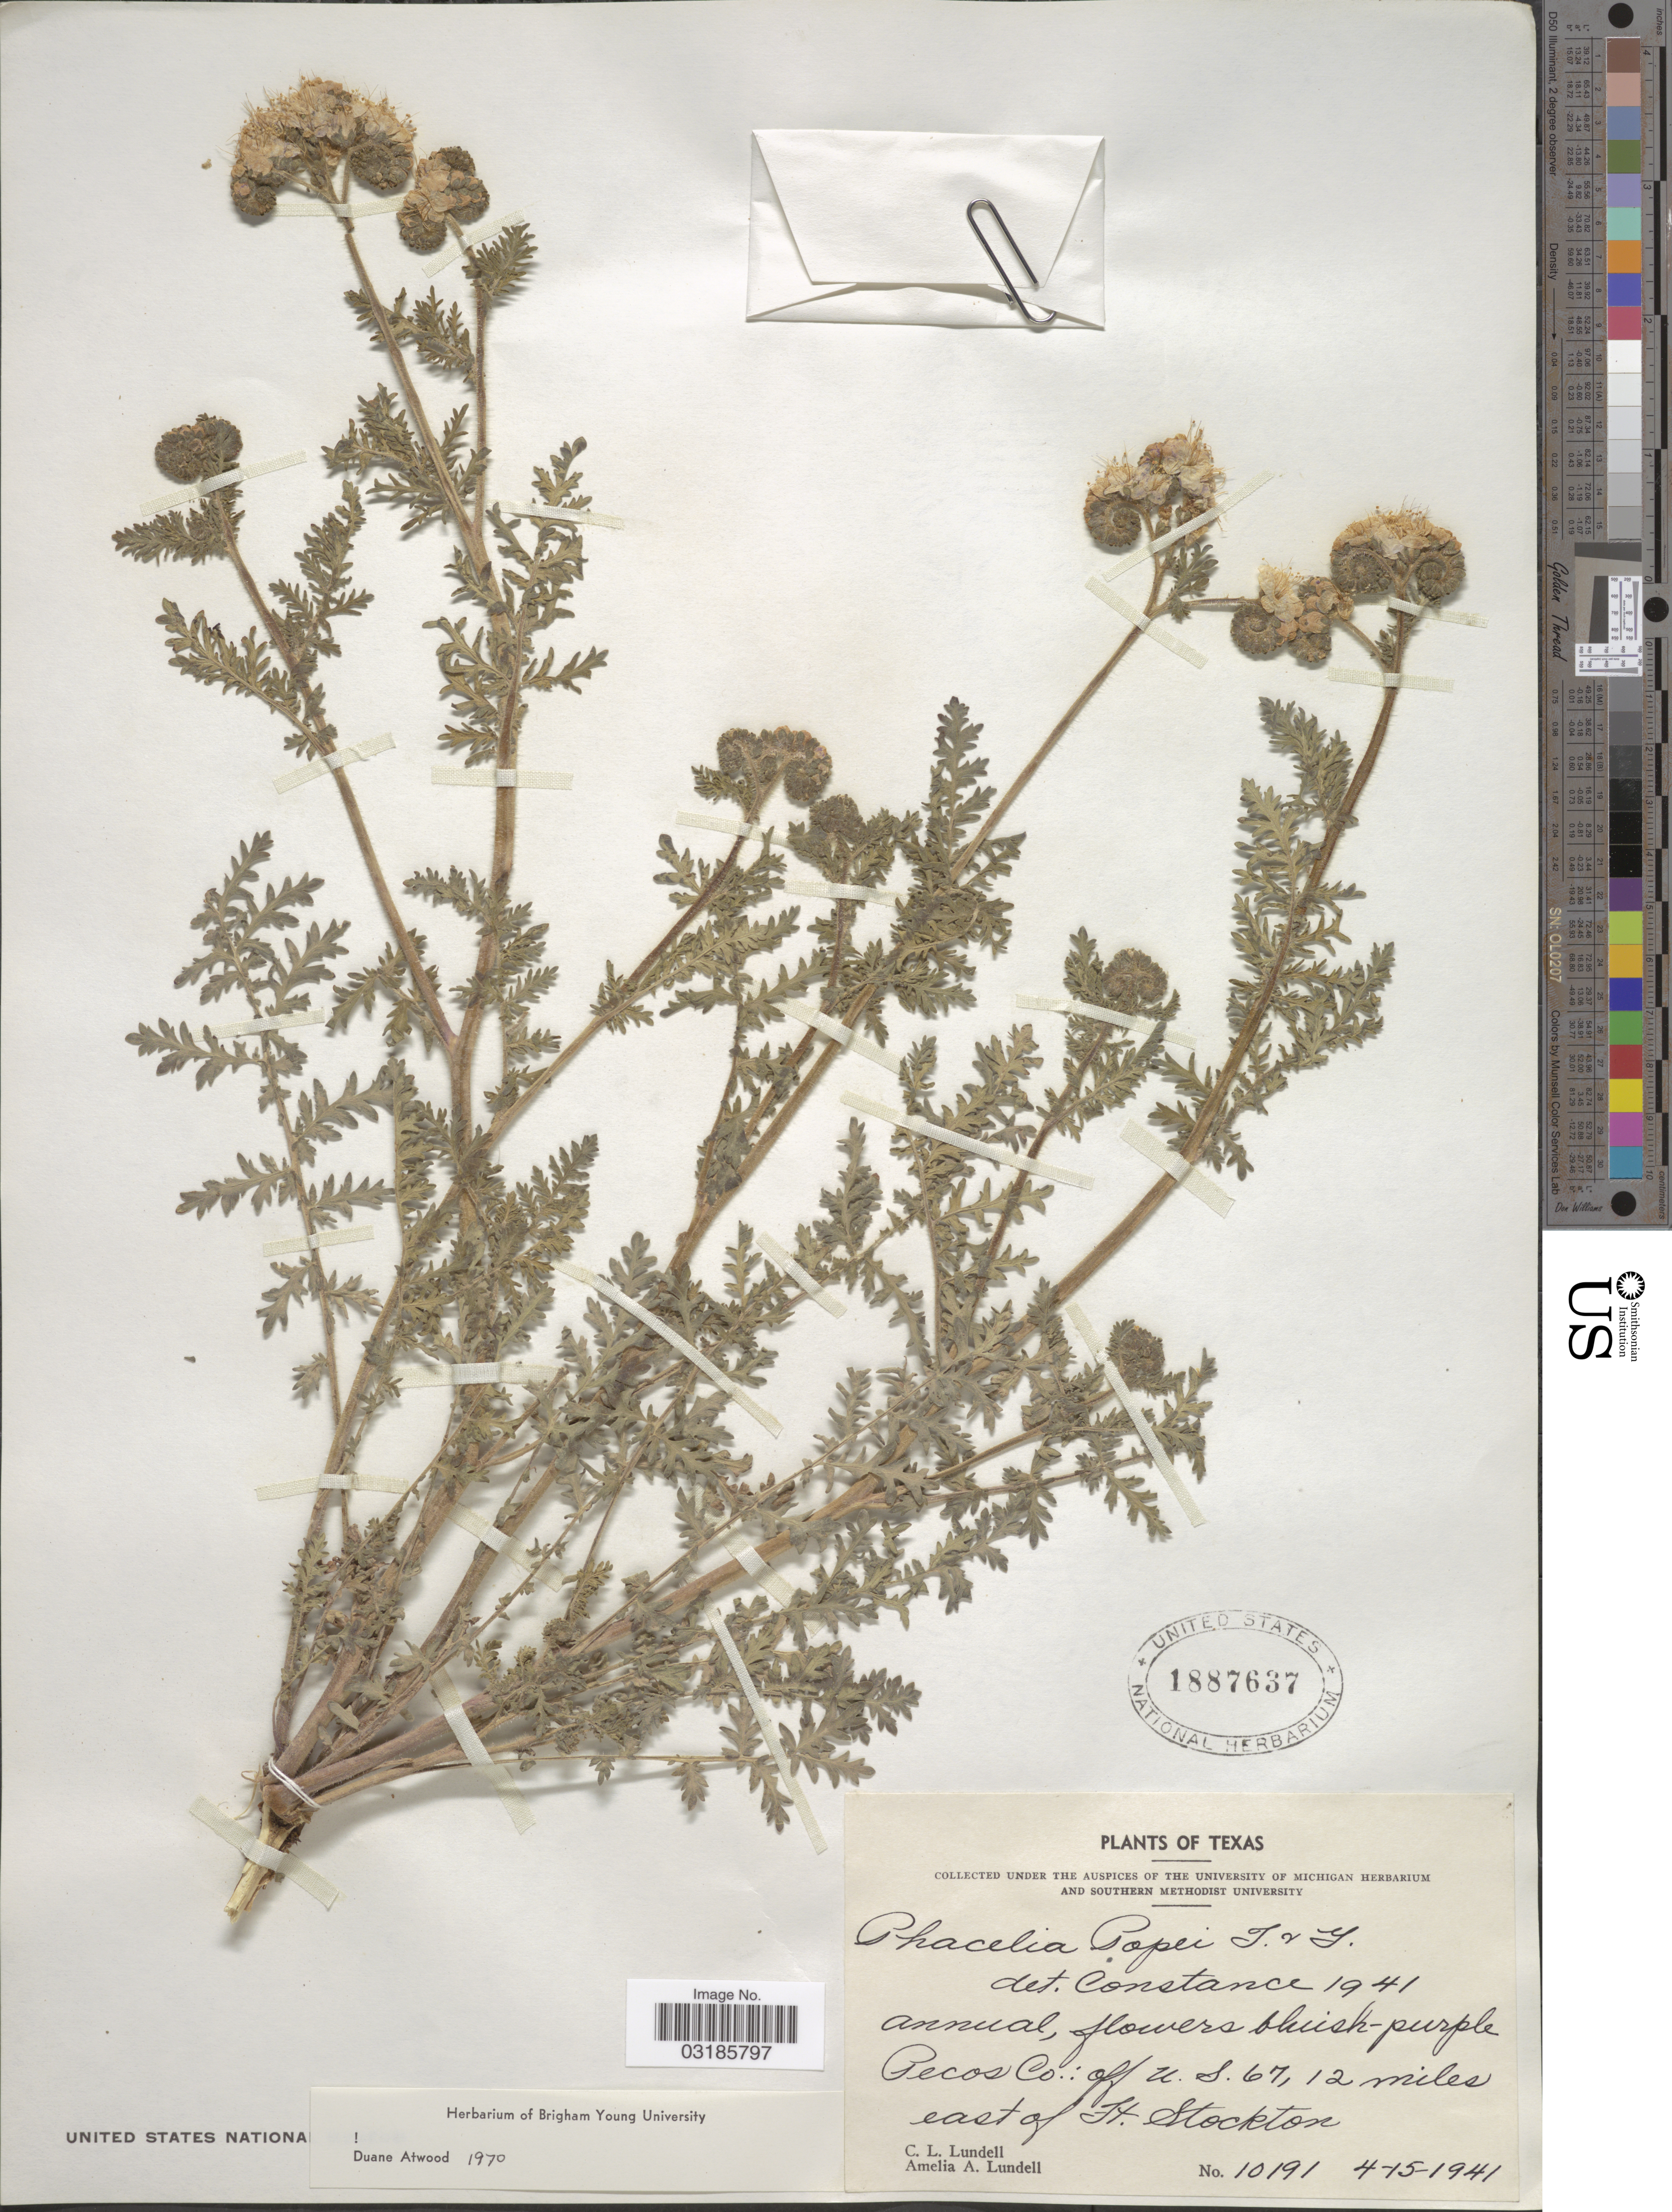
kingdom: Plantae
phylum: Tracheophyta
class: Magnoliopsida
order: Boraginales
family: Hydrophyllaceae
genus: Phacelia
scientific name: Phacelia popei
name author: Torr. & A. Gray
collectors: C. L. Lundell & A. A. Lundell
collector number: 10191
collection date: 1941-04-15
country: United States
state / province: Texas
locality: Pecos Co.: off U.S. 67, 12 miles east of Ft. Stockton.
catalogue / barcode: US 1887637